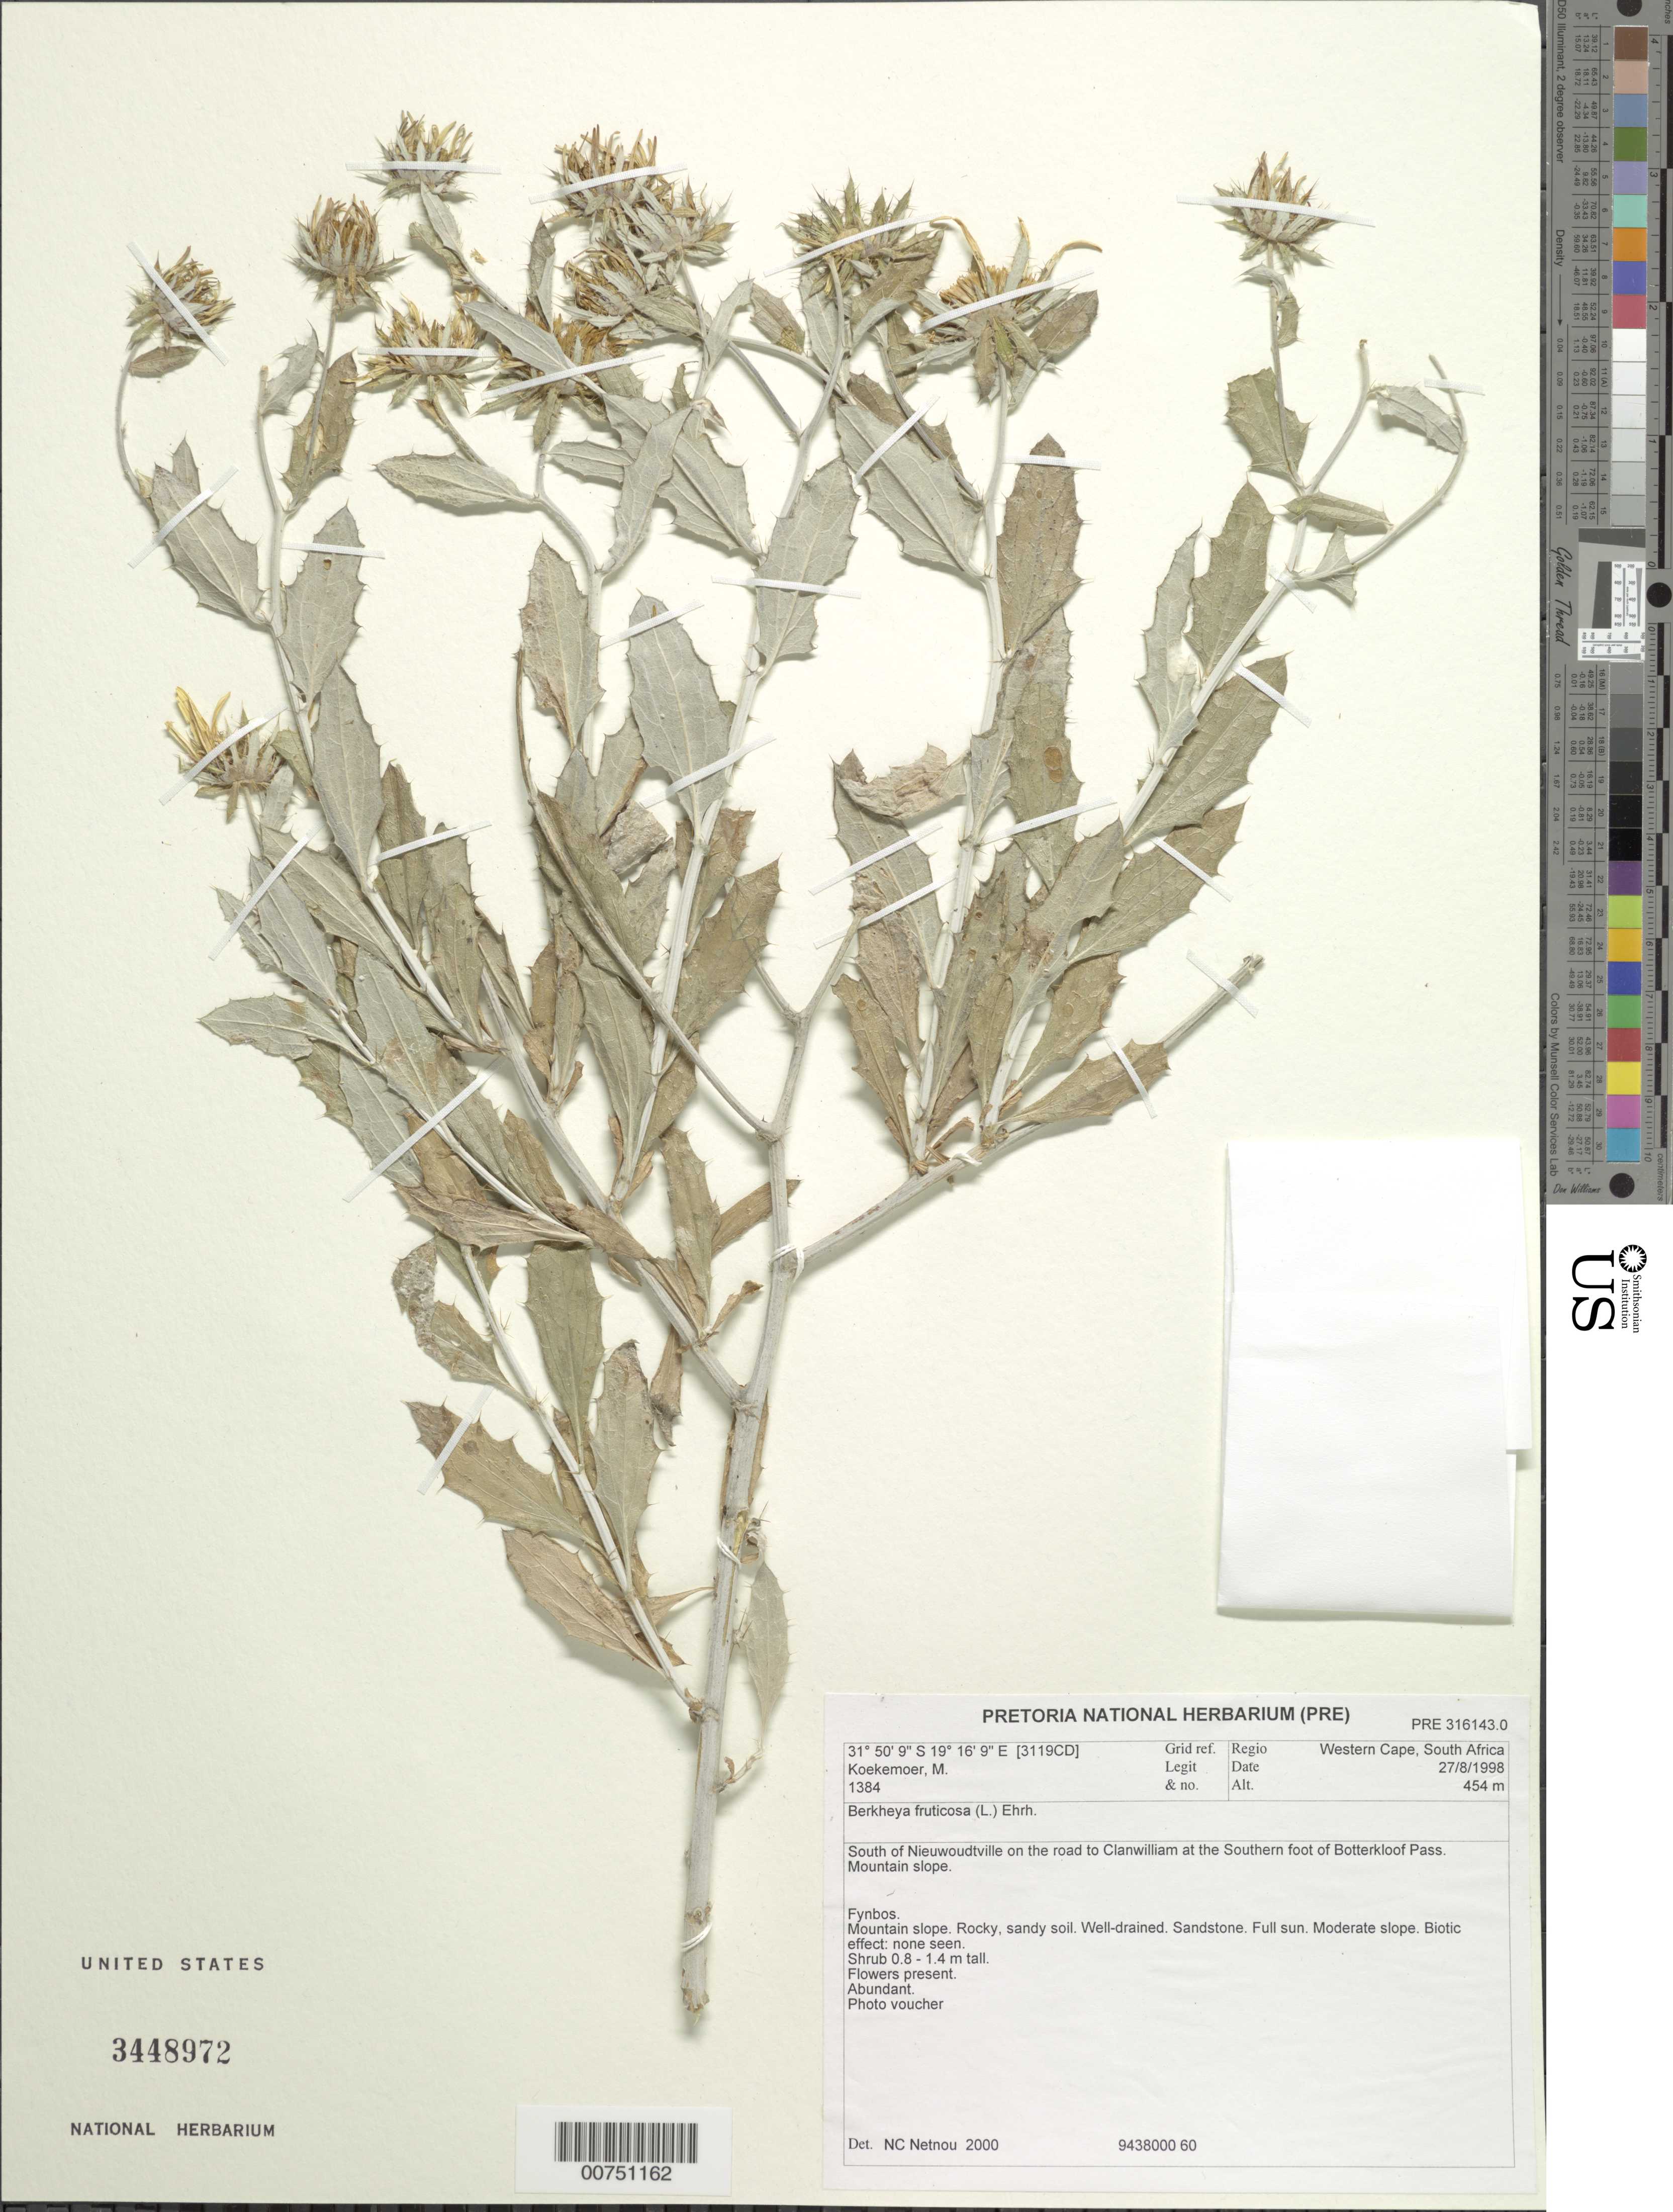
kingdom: Plantae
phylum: Tracheophyta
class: Magnoliopsida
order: Asterales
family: Asteraceae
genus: Berkheya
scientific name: Berkheya fruticosa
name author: (L.) Ehrh.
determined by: Netnou, N. C.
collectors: M. Koekemoer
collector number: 1384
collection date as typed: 27 August 1998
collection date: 1998-08-27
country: South Africa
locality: Western Cape; S of Nieuwoudtville, on road to Clanwilliam, at S foot of Botterkloof Pass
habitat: Fynbos; mountain slope, rocky, sandy soil, well-drained, sandstone, full sun, moderate slope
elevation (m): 454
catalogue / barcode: US 3448972